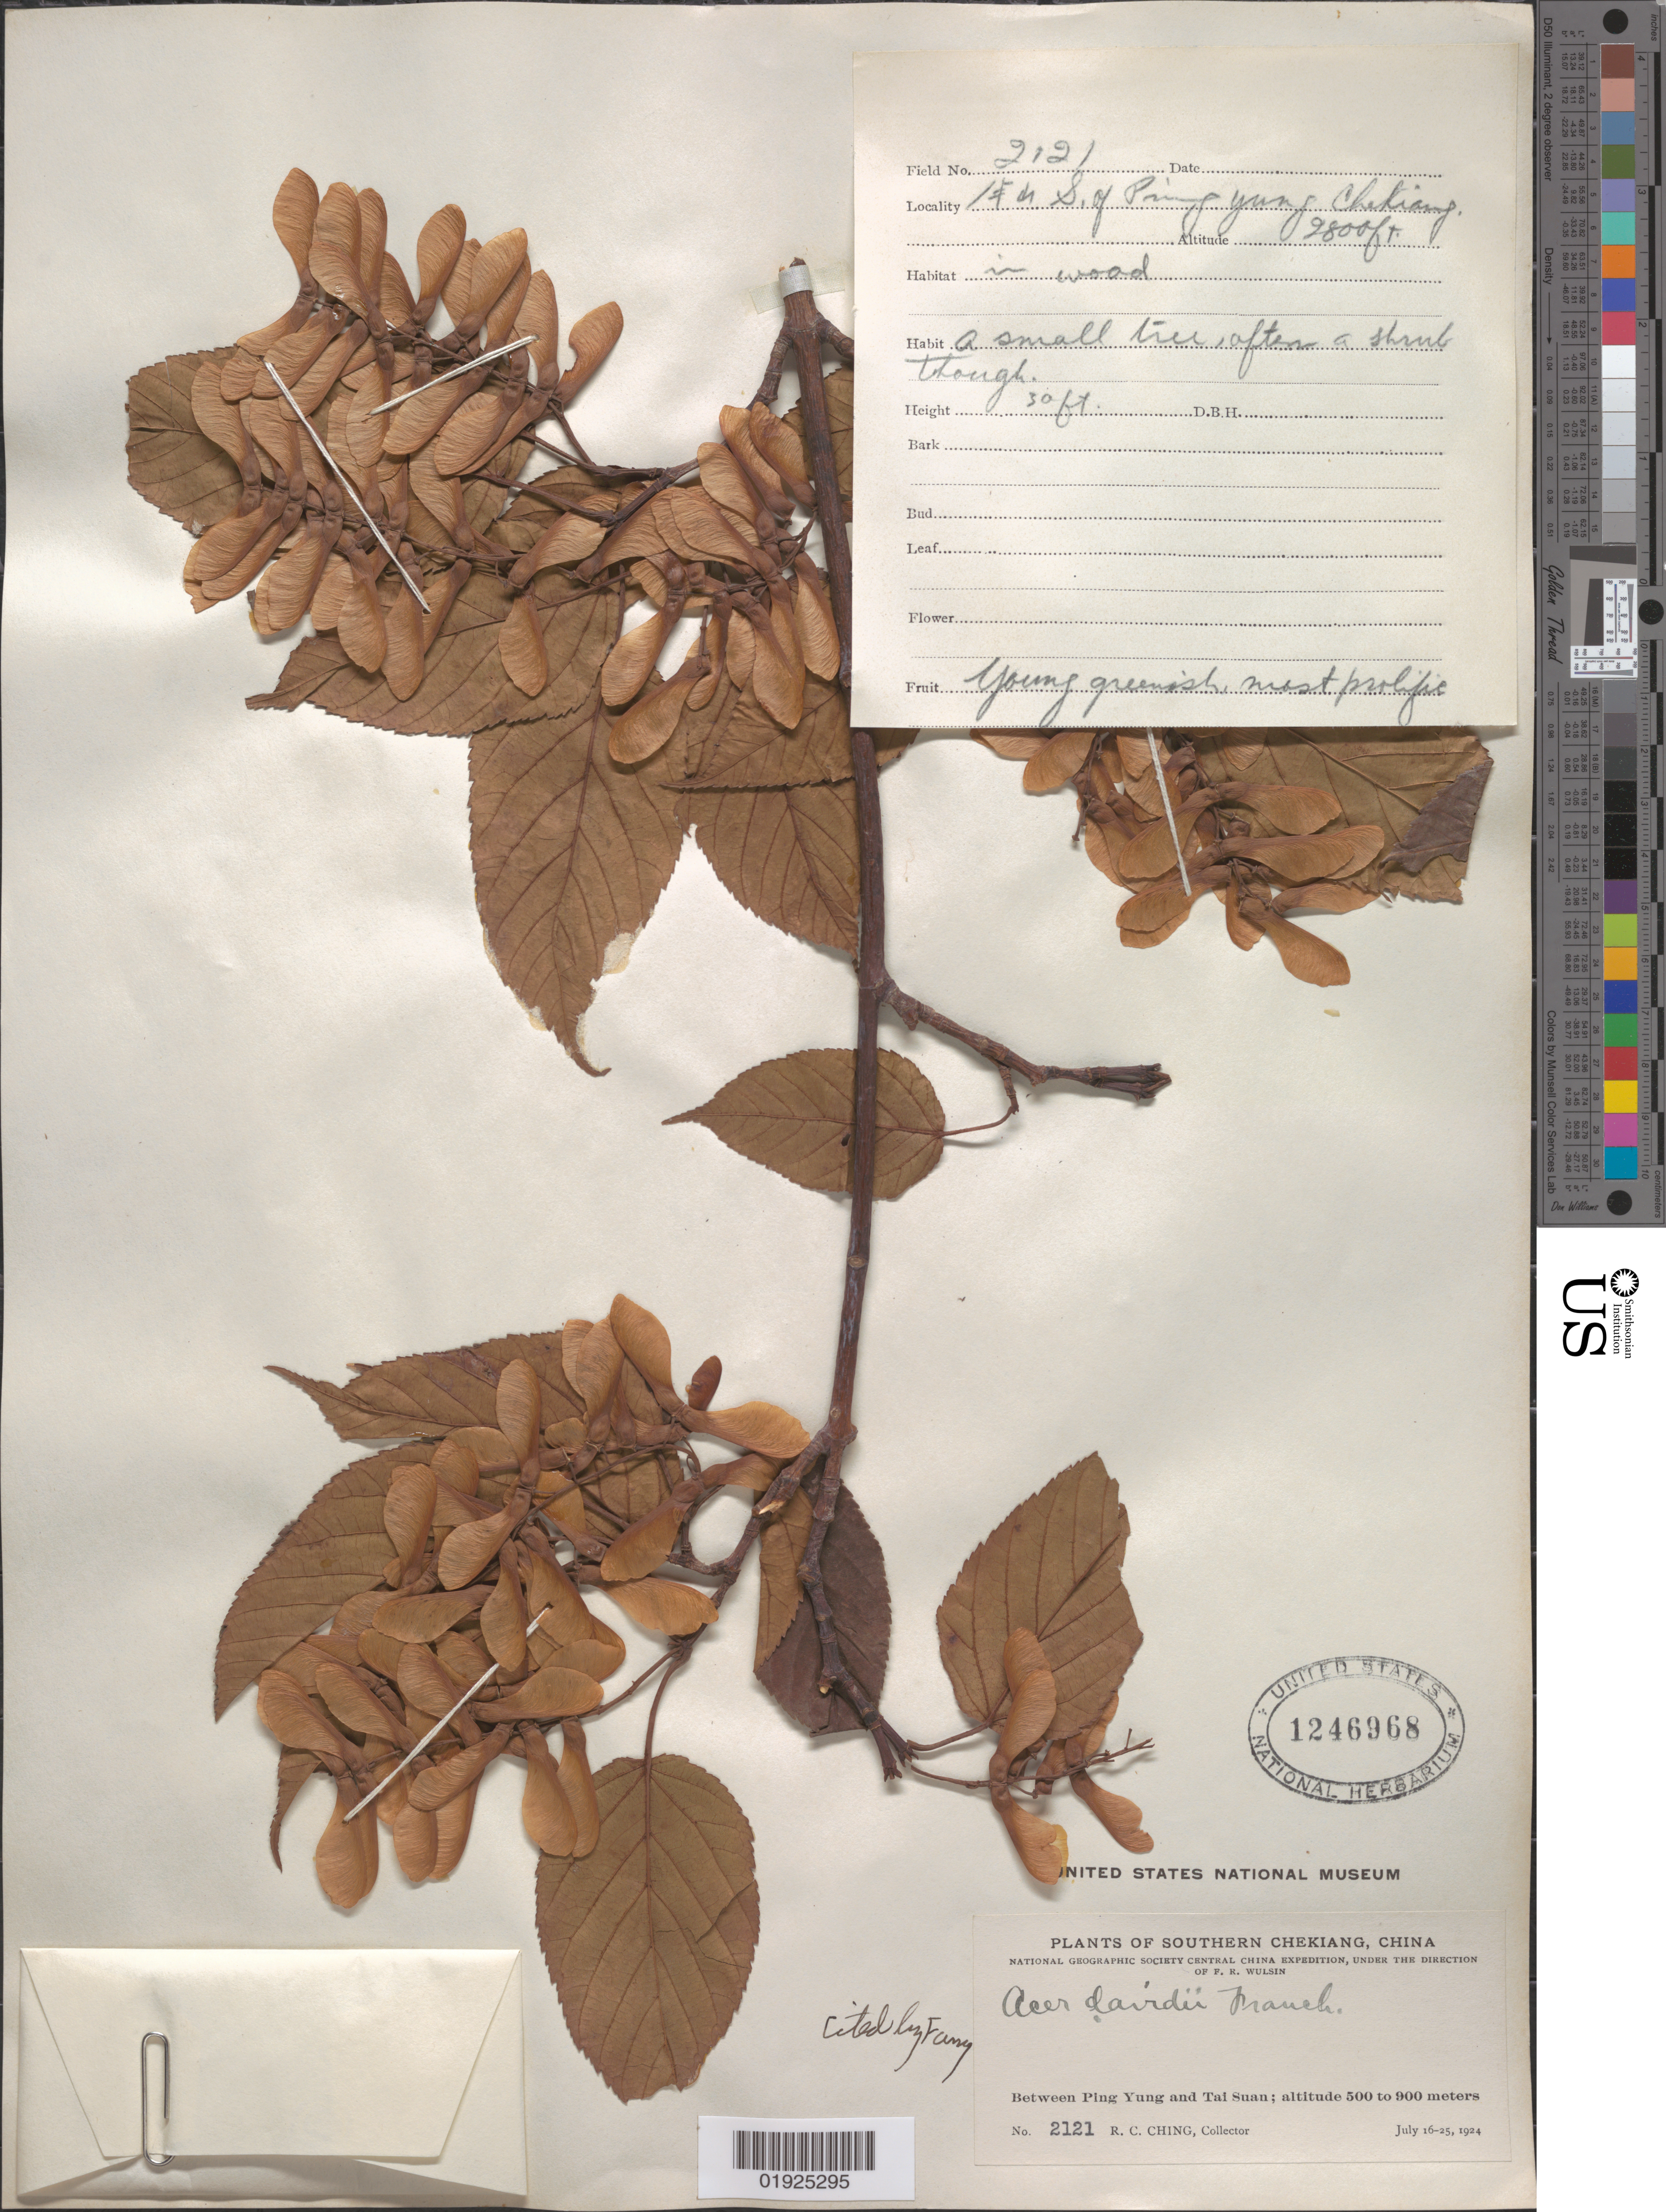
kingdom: Plantae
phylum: Tracheophyta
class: Magnoliopsida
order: Sapindales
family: Sapindaceae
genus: Acer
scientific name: Acer sikkimense subsp. davidii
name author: (Franch.) Wesm.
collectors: R. C. Ching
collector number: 2121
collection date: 1924-07-16/1924-07-25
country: China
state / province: Zhejiang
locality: S. of Ping Yung, Chekiang [Zhejiang]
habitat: In wood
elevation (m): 853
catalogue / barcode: US 1246968